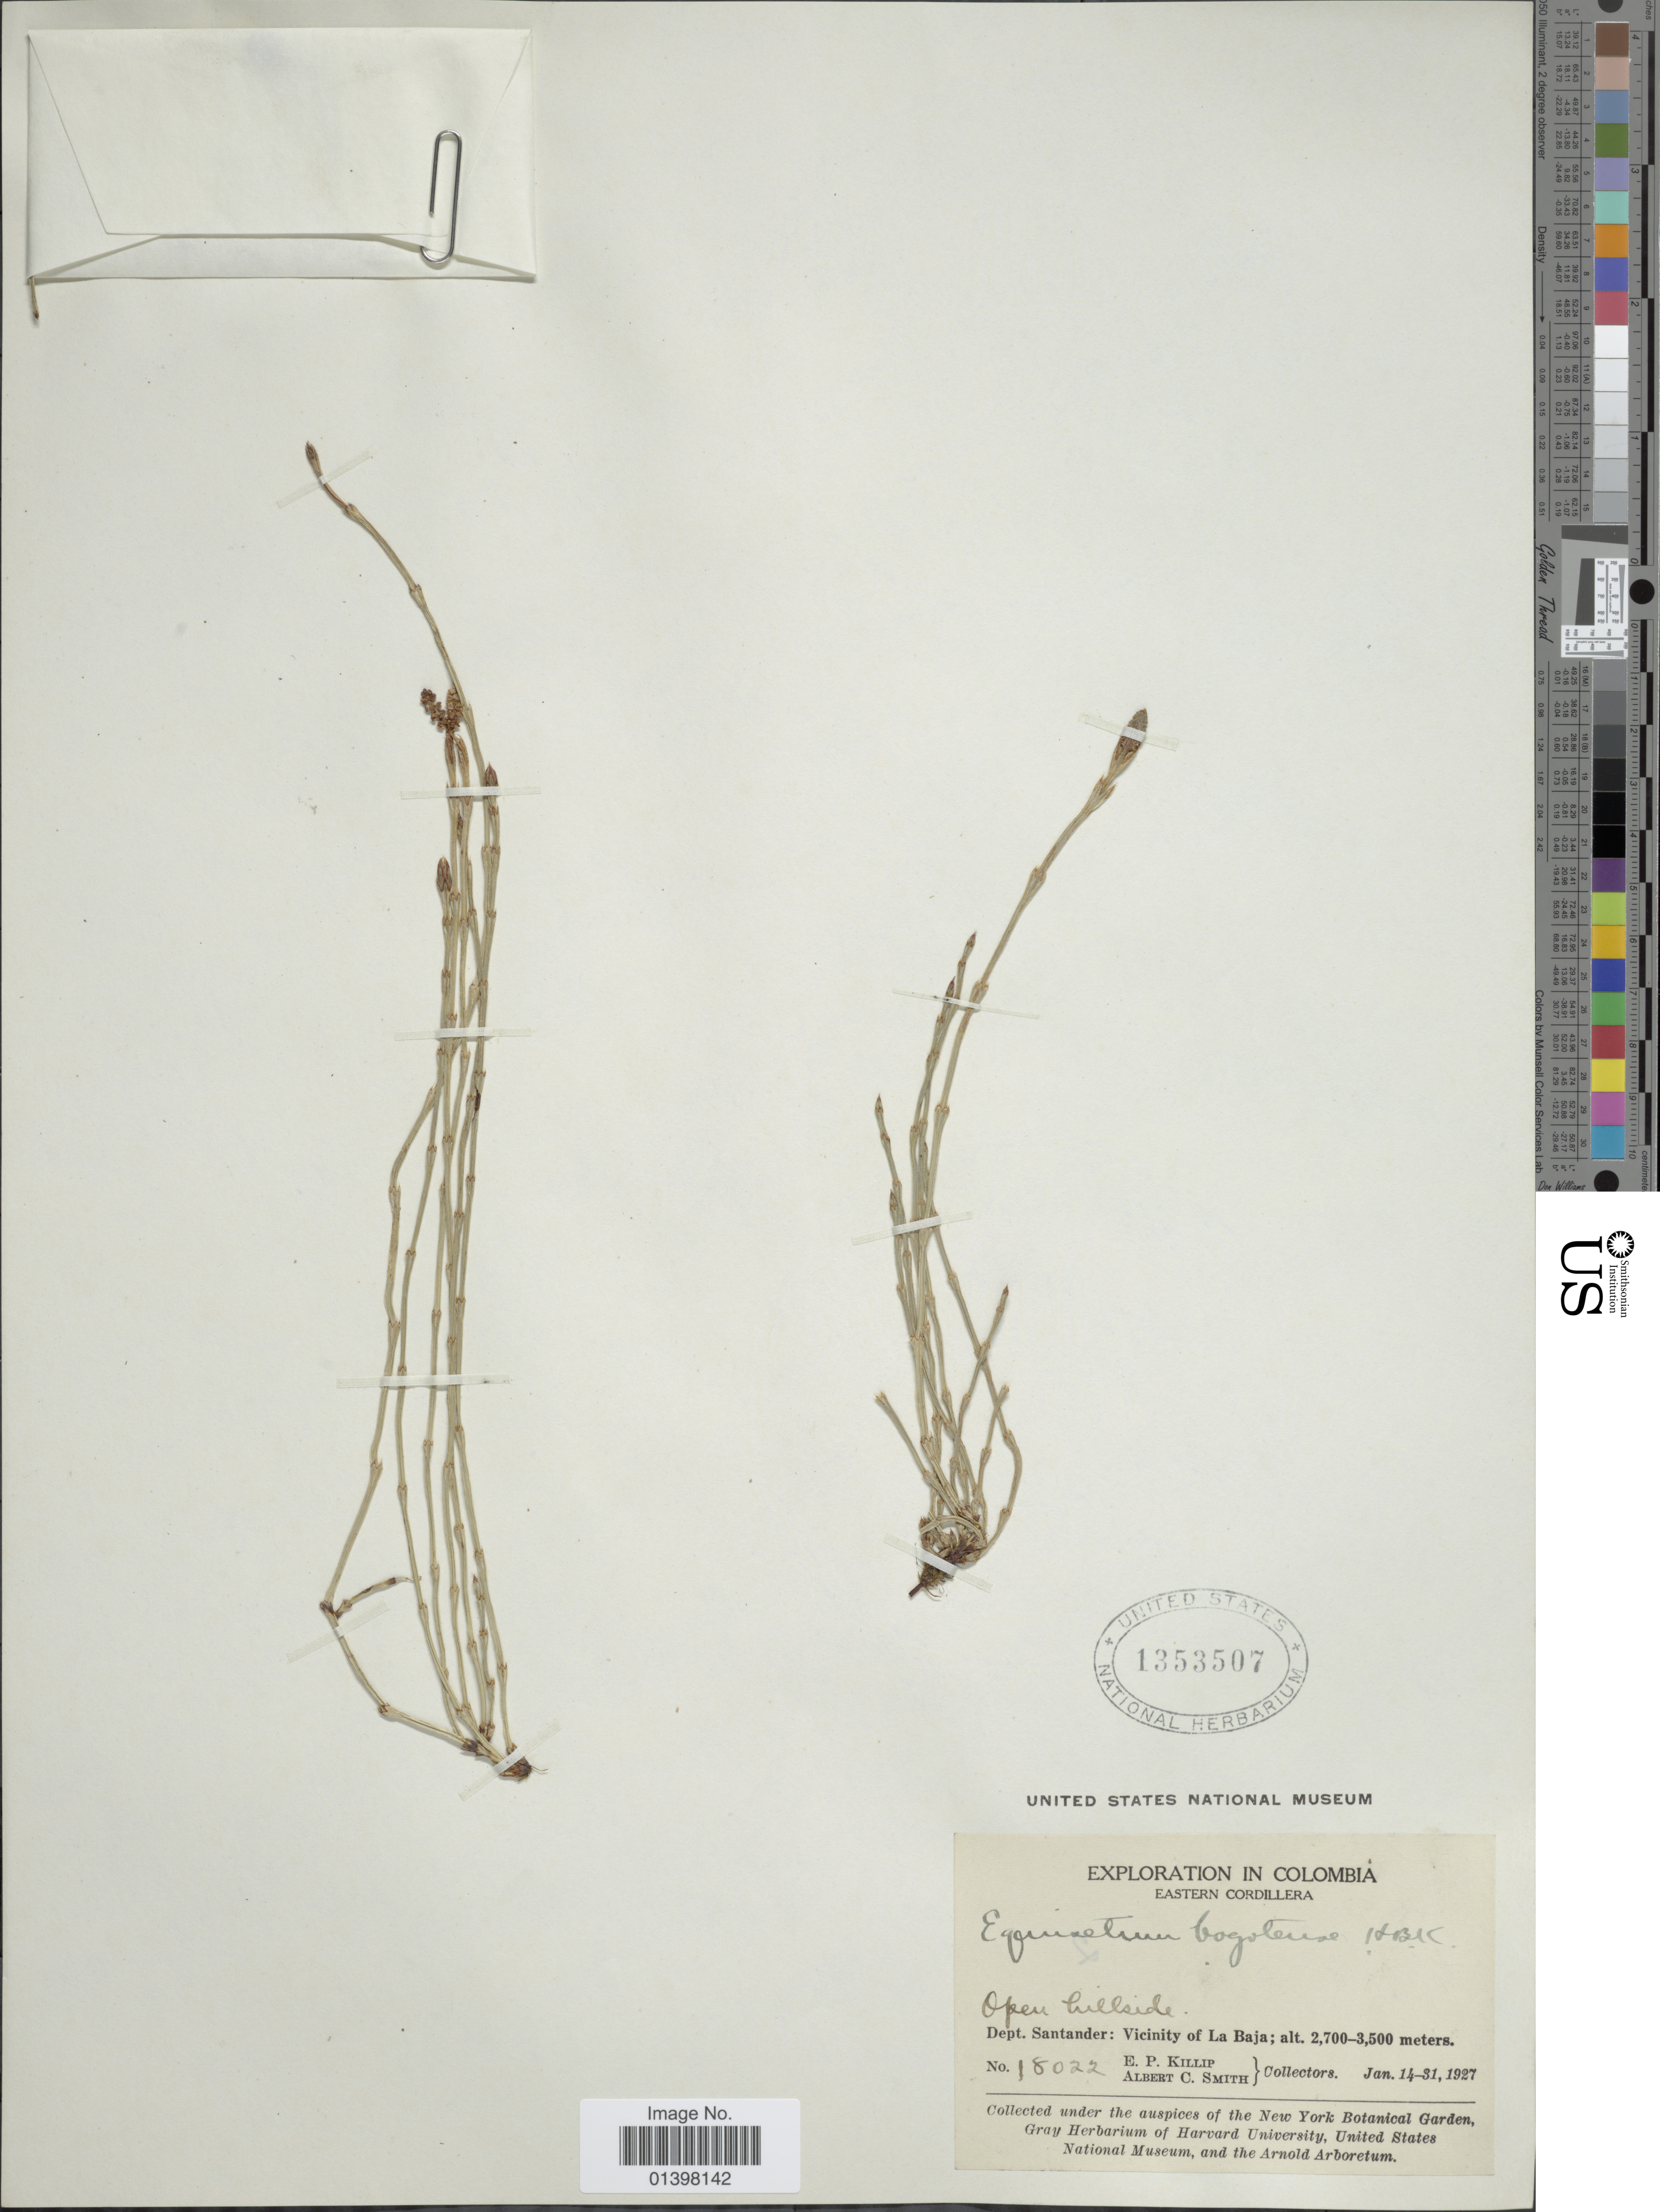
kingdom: Plantae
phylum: Tracheophyta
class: Polypodiopsida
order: Equisetales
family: Equisetaceae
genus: Equisetum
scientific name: Equisetum bogotense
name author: Kunth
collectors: E. P. Killip & A. C. Smith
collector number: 18022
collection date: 1927-01-14/1927-01-31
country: Colombia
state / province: Santander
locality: Eastern Cordillera, Vicinity of La Baja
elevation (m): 2700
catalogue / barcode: US 1353507